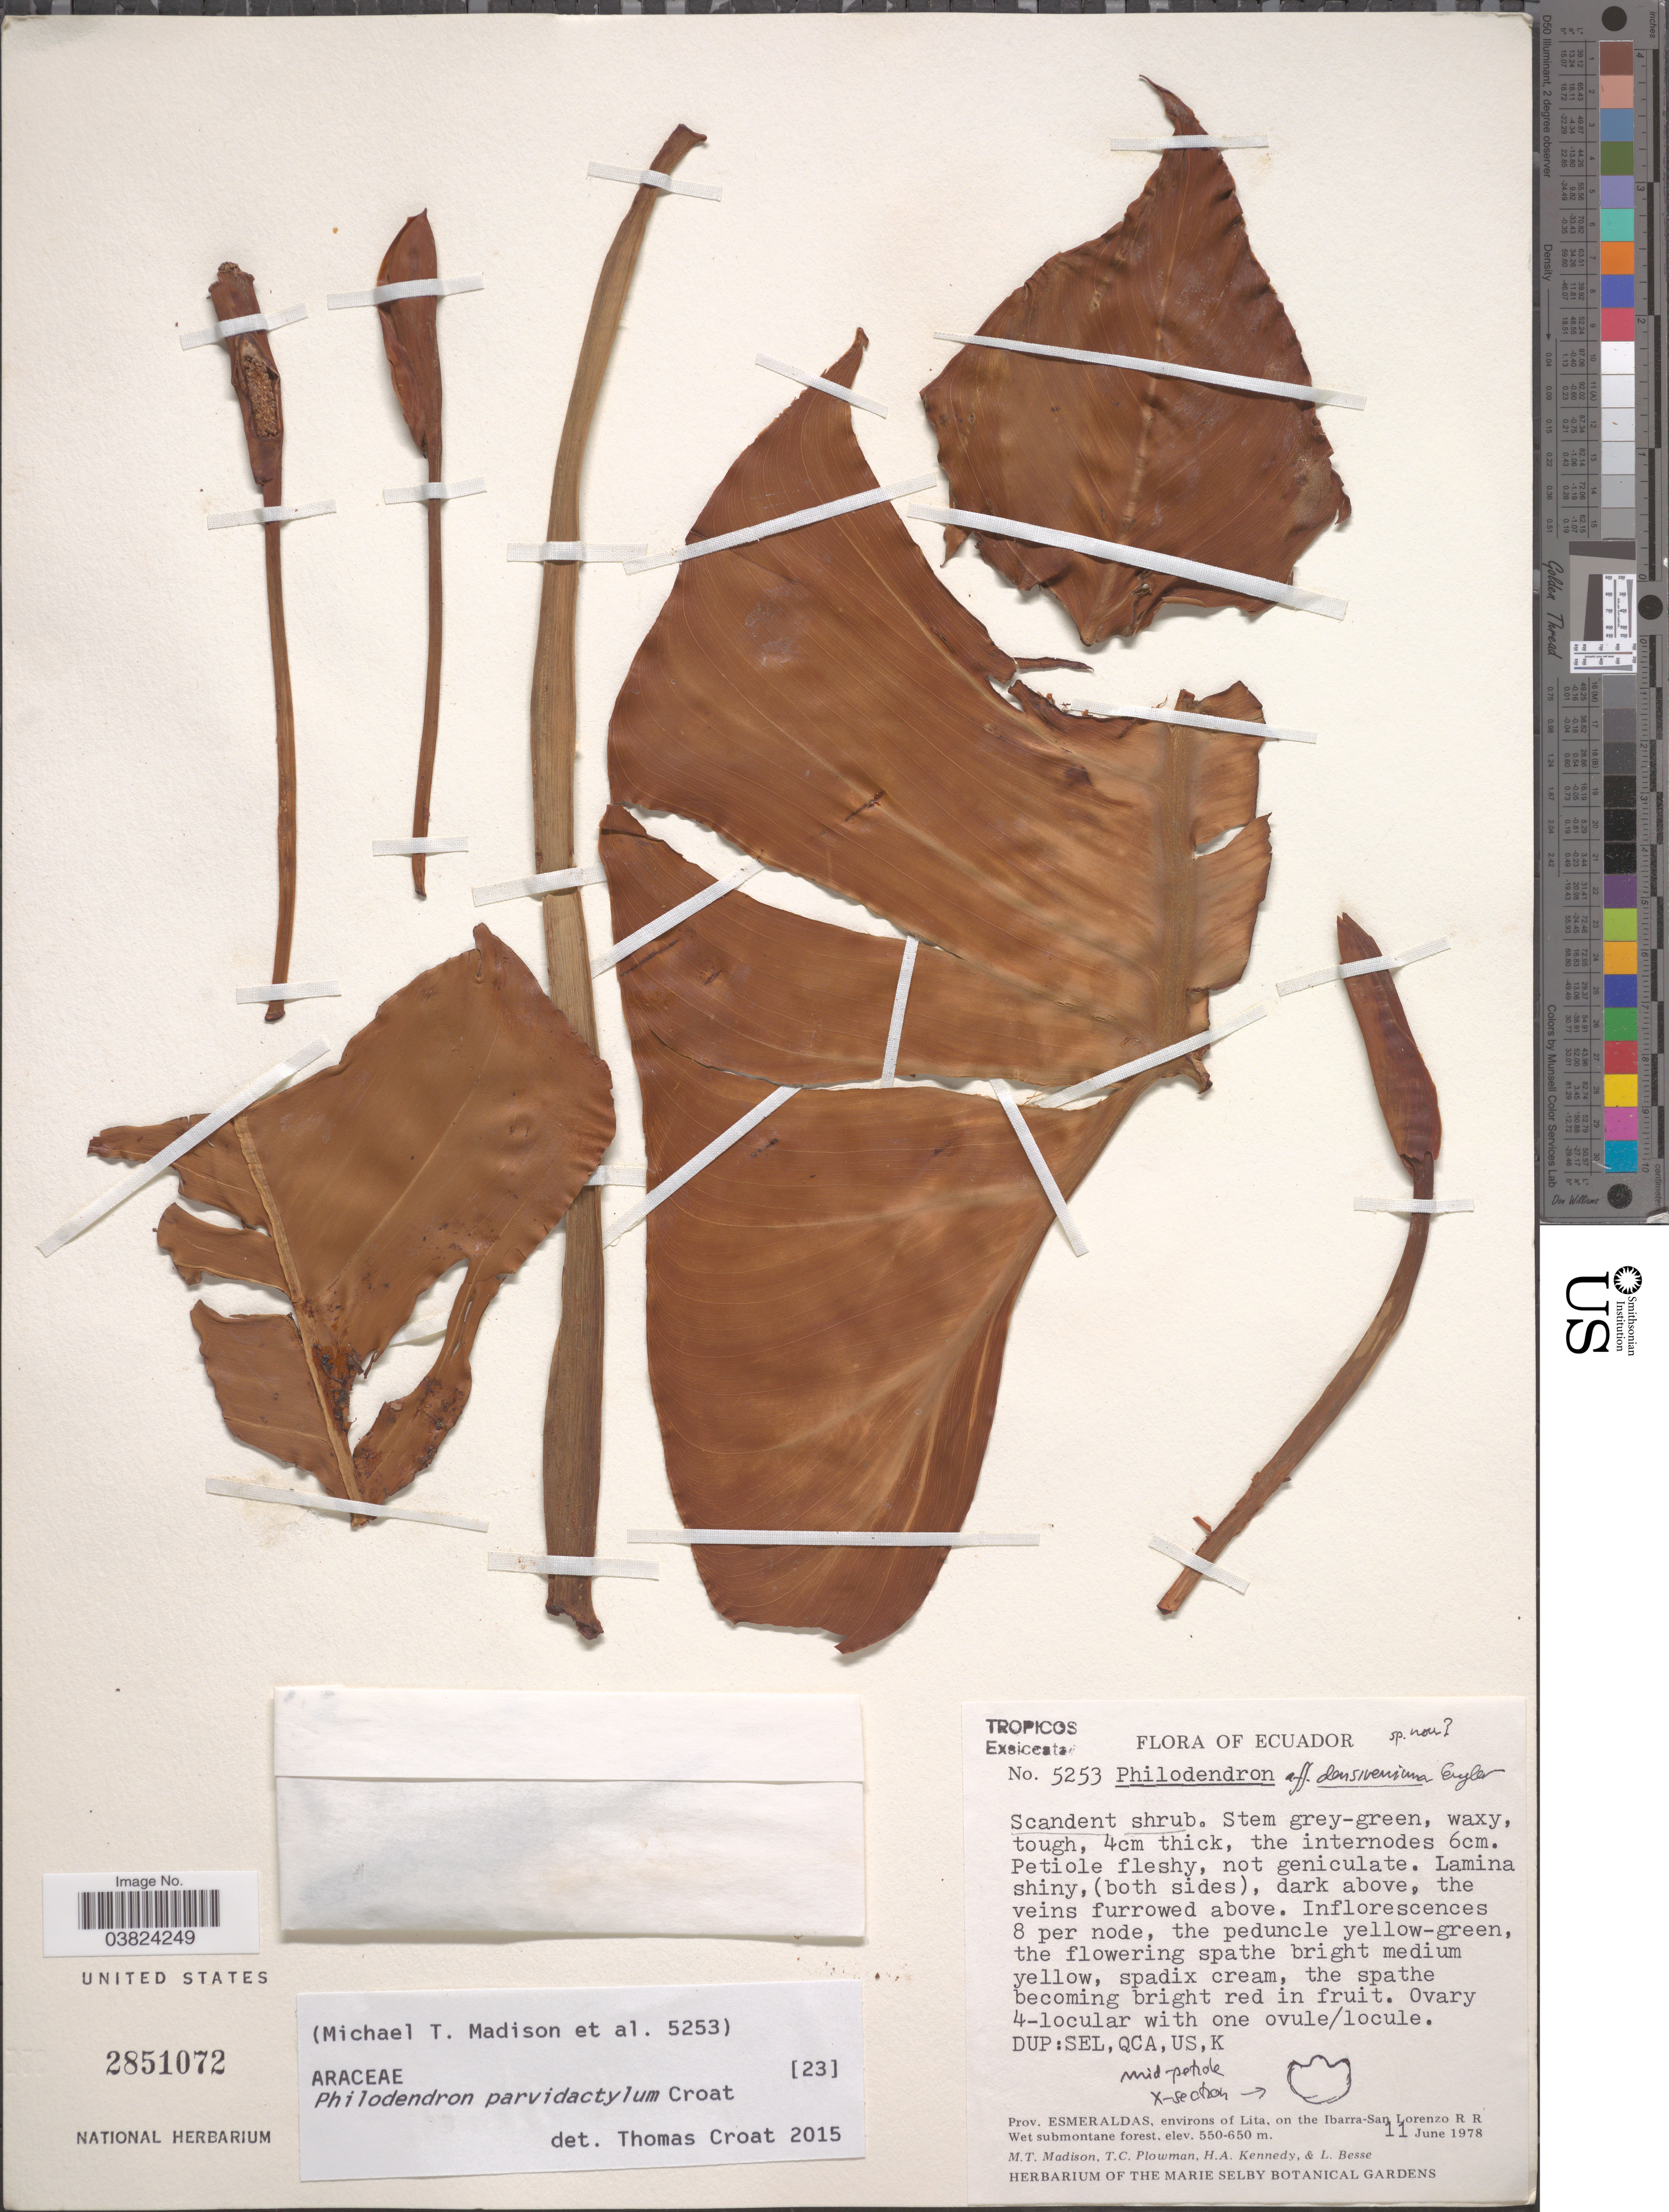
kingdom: Plantae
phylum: Tracheophyta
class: Liliopsida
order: Alismatales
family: Araceae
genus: Philodendron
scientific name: Philodendron parvidactylum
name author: Croat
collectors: M. T. Madison, T. Plowman, H. Kennedy & L. Besse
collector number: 5253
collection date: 1978-06-11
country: Ecuador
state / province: Esmeraldas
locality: Environs of Lita, on the Ibarra-San Lorenzo R R. Wet submontane forest.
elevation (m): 550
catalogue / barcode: US 2851072